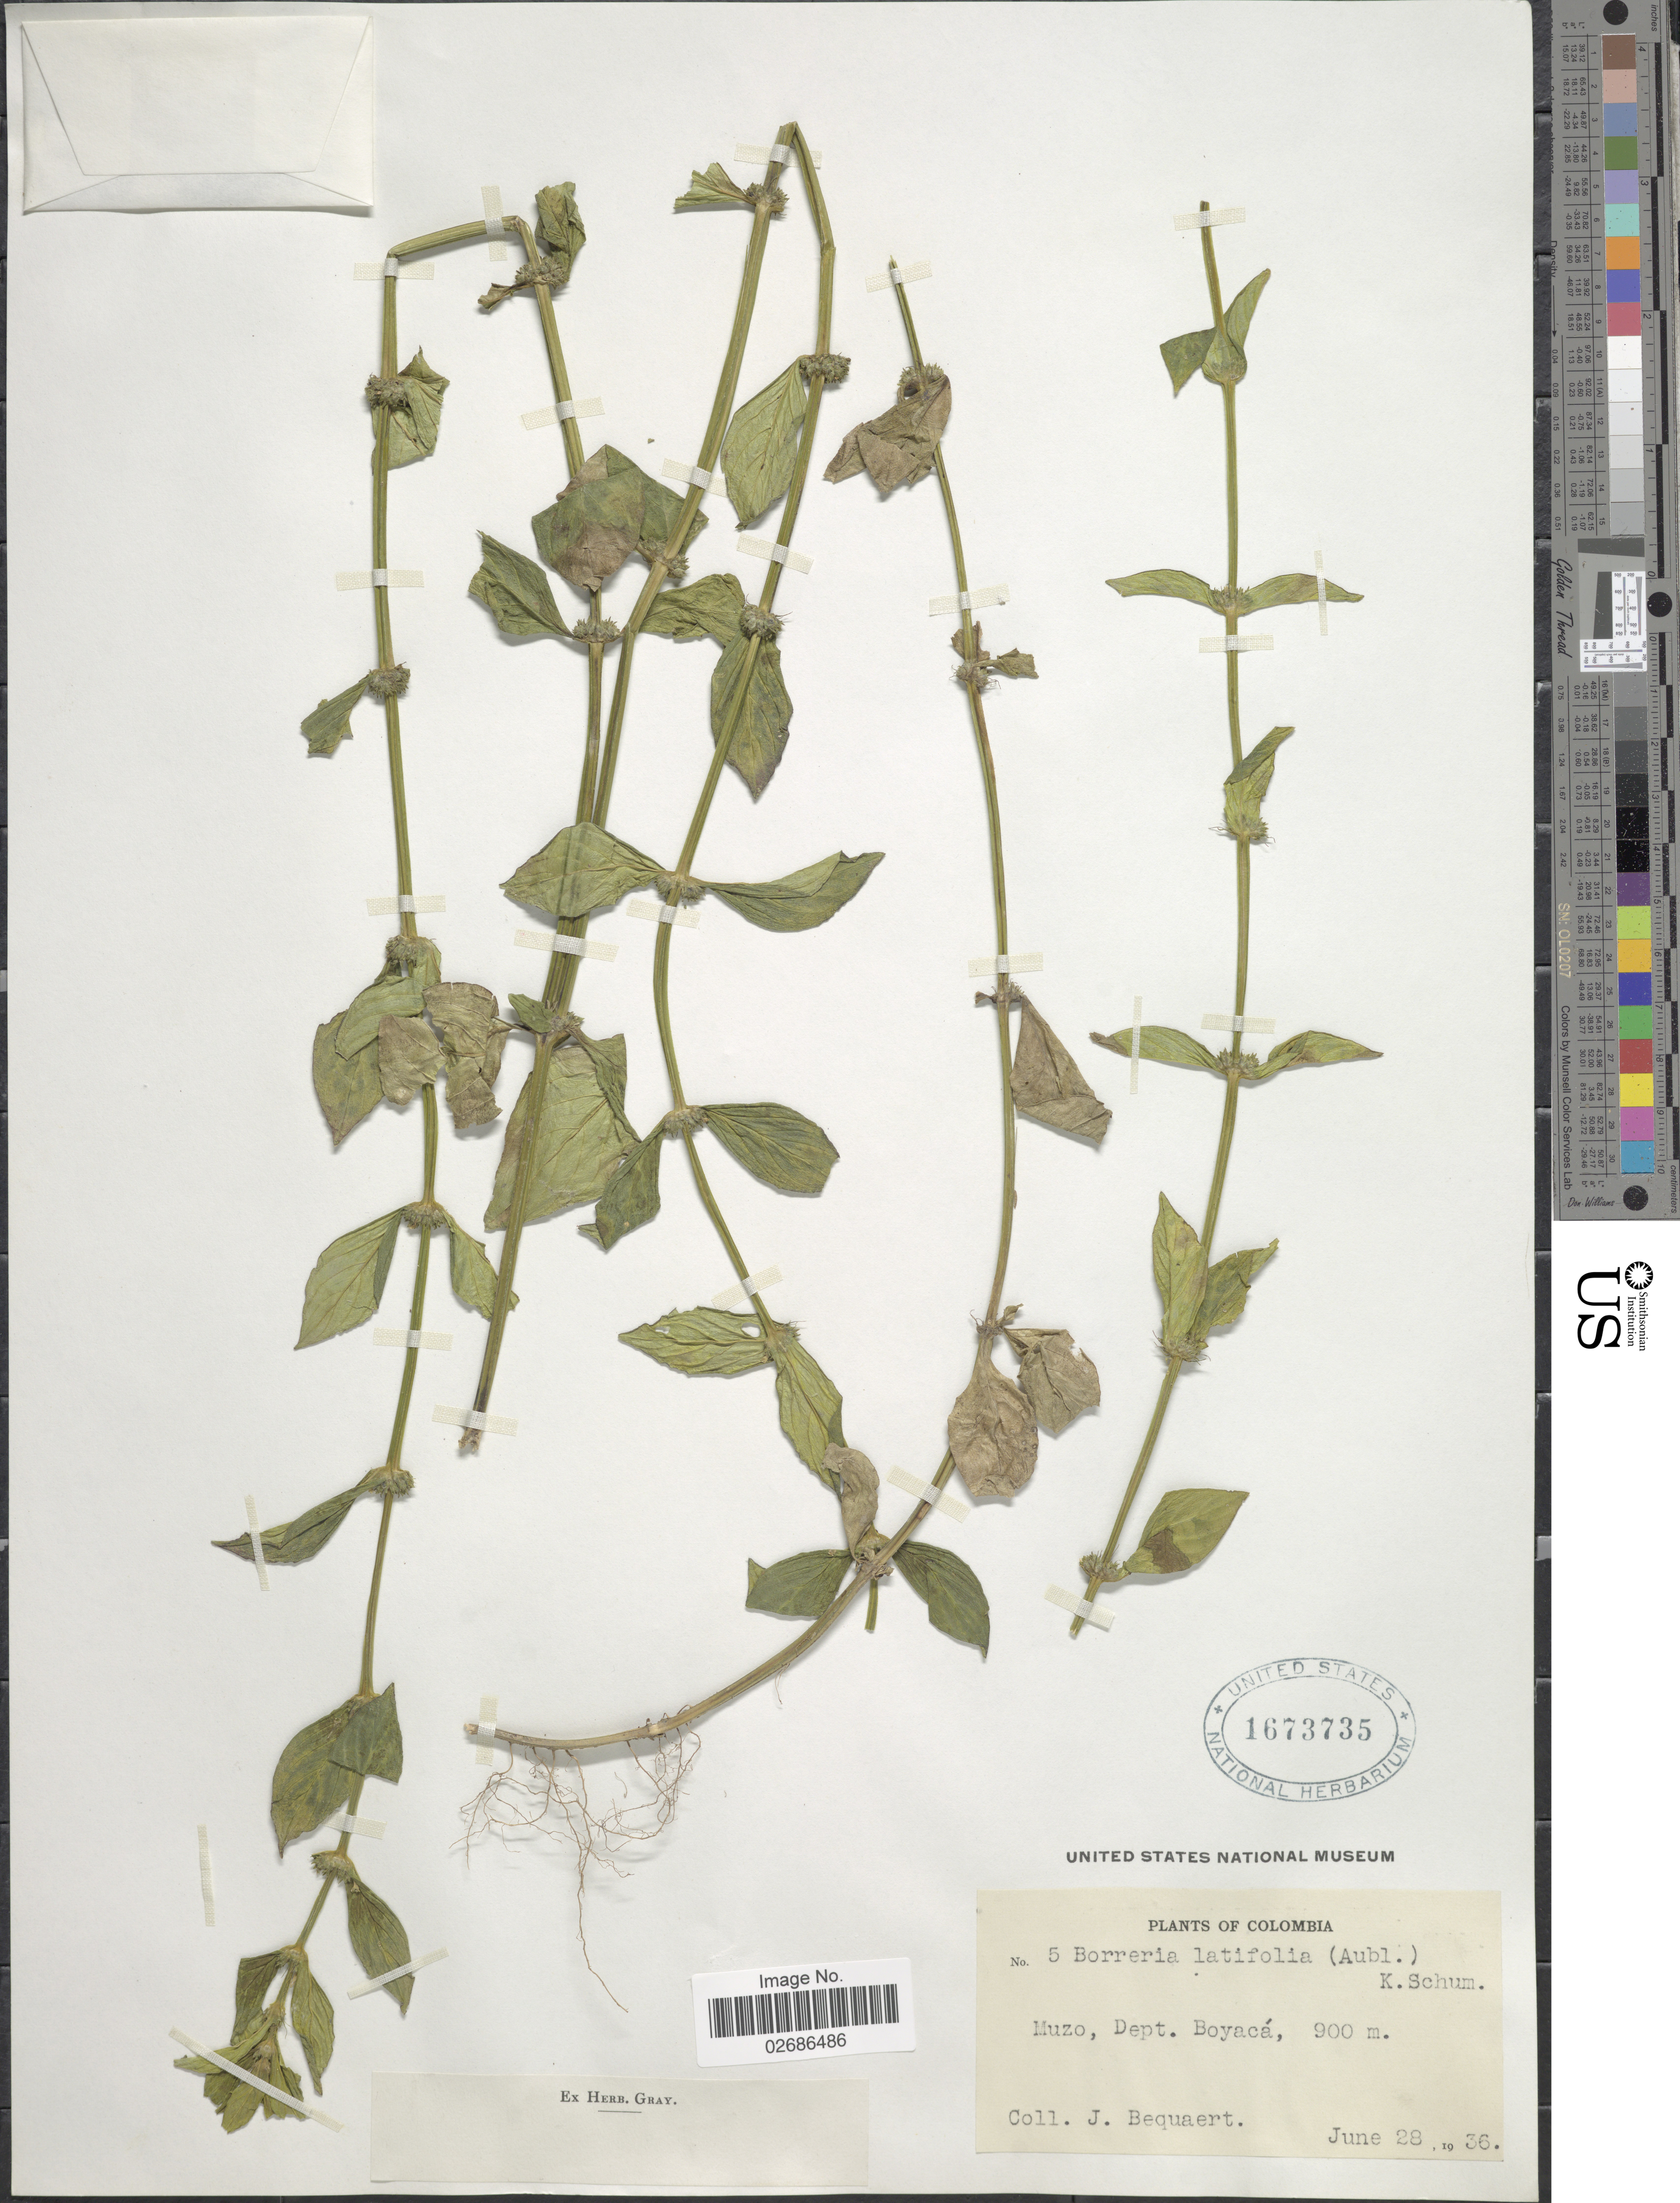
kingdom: Plantae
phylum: Tracheophyta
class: Magnoliopsida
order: Gentianales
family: Rubiaceae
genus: Borreria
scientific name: Borreria latifolia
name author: (Aubl.) K. Schum.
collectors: J. Bequaert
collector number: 5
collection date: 1936-06-28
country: Colombia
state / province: Boyacá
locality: Muzo, Dept. Boyaca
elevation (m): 900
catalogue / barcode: US 1673735